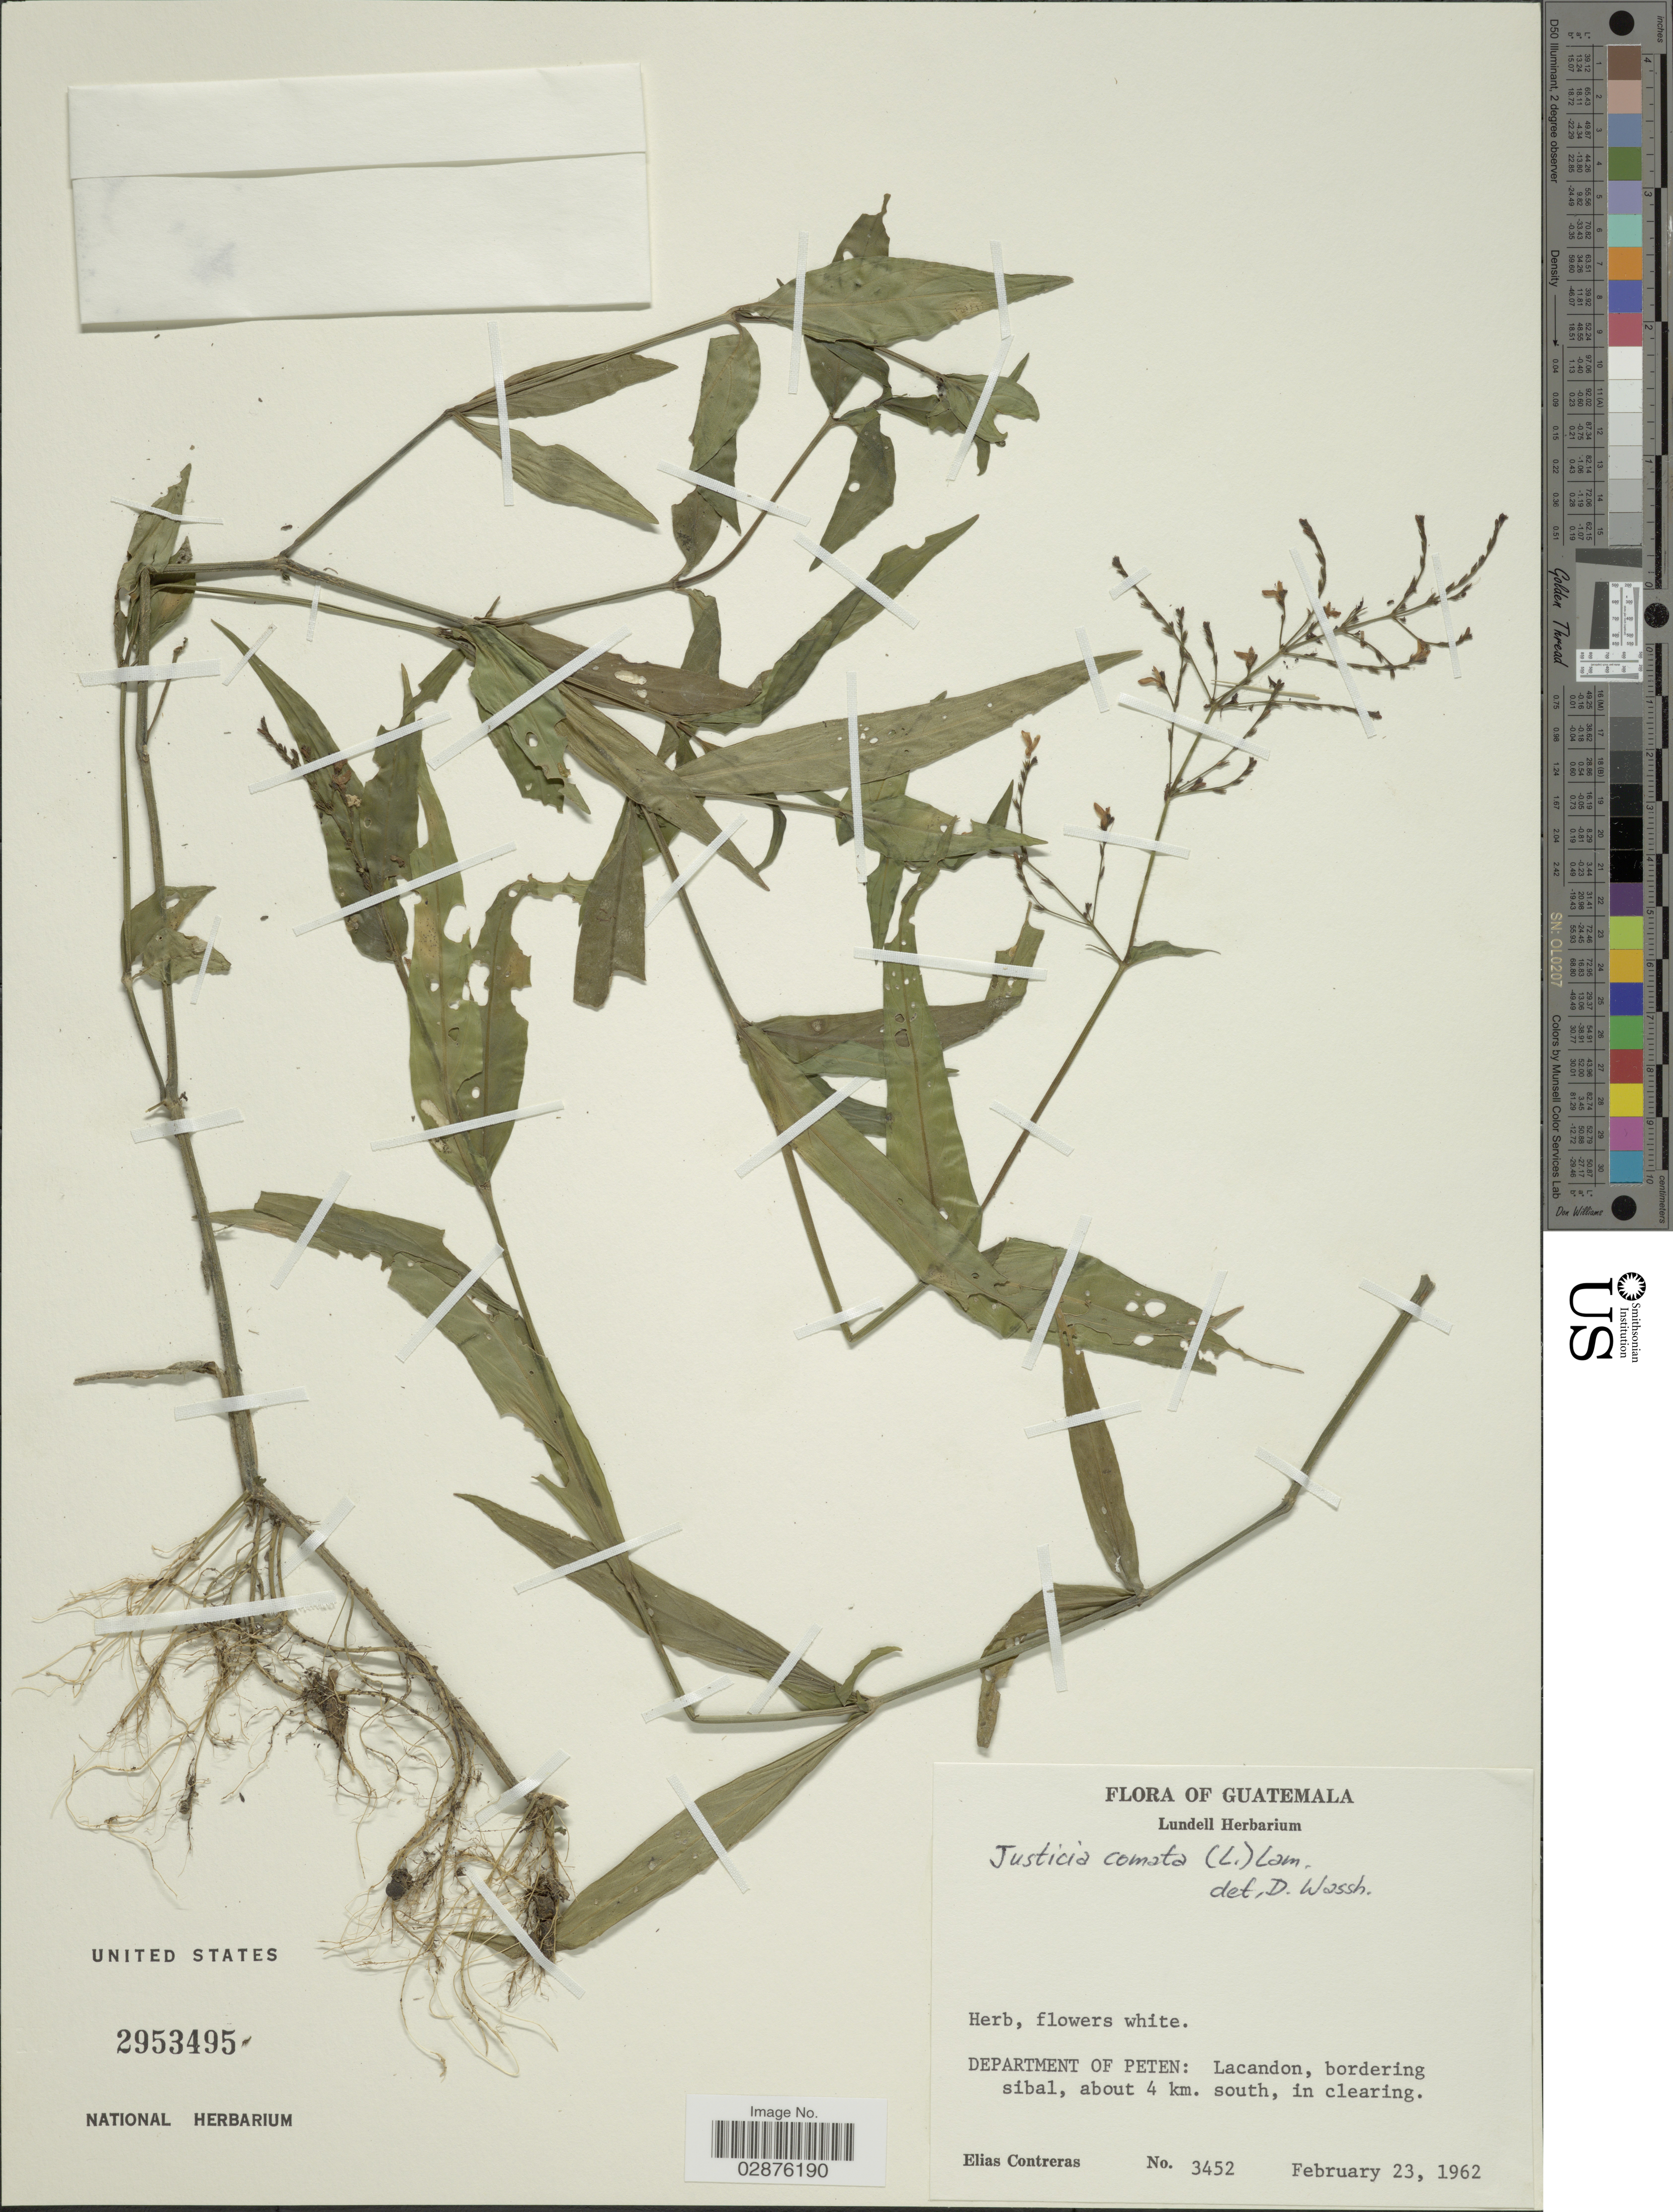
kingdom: Plantae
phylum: Tracheophyta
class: Magnoliopsida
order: Lamiales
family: Acanthaceae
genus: Justicia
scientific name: Justicia comata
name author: (L.) Lam.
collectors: E. Contreras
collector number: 3452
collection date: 1962-02-23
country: Guatemala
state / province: El Petén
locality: Department of Peten: Lacandon, bordering sibal, about 4 km, south.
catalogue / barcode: US 2953495